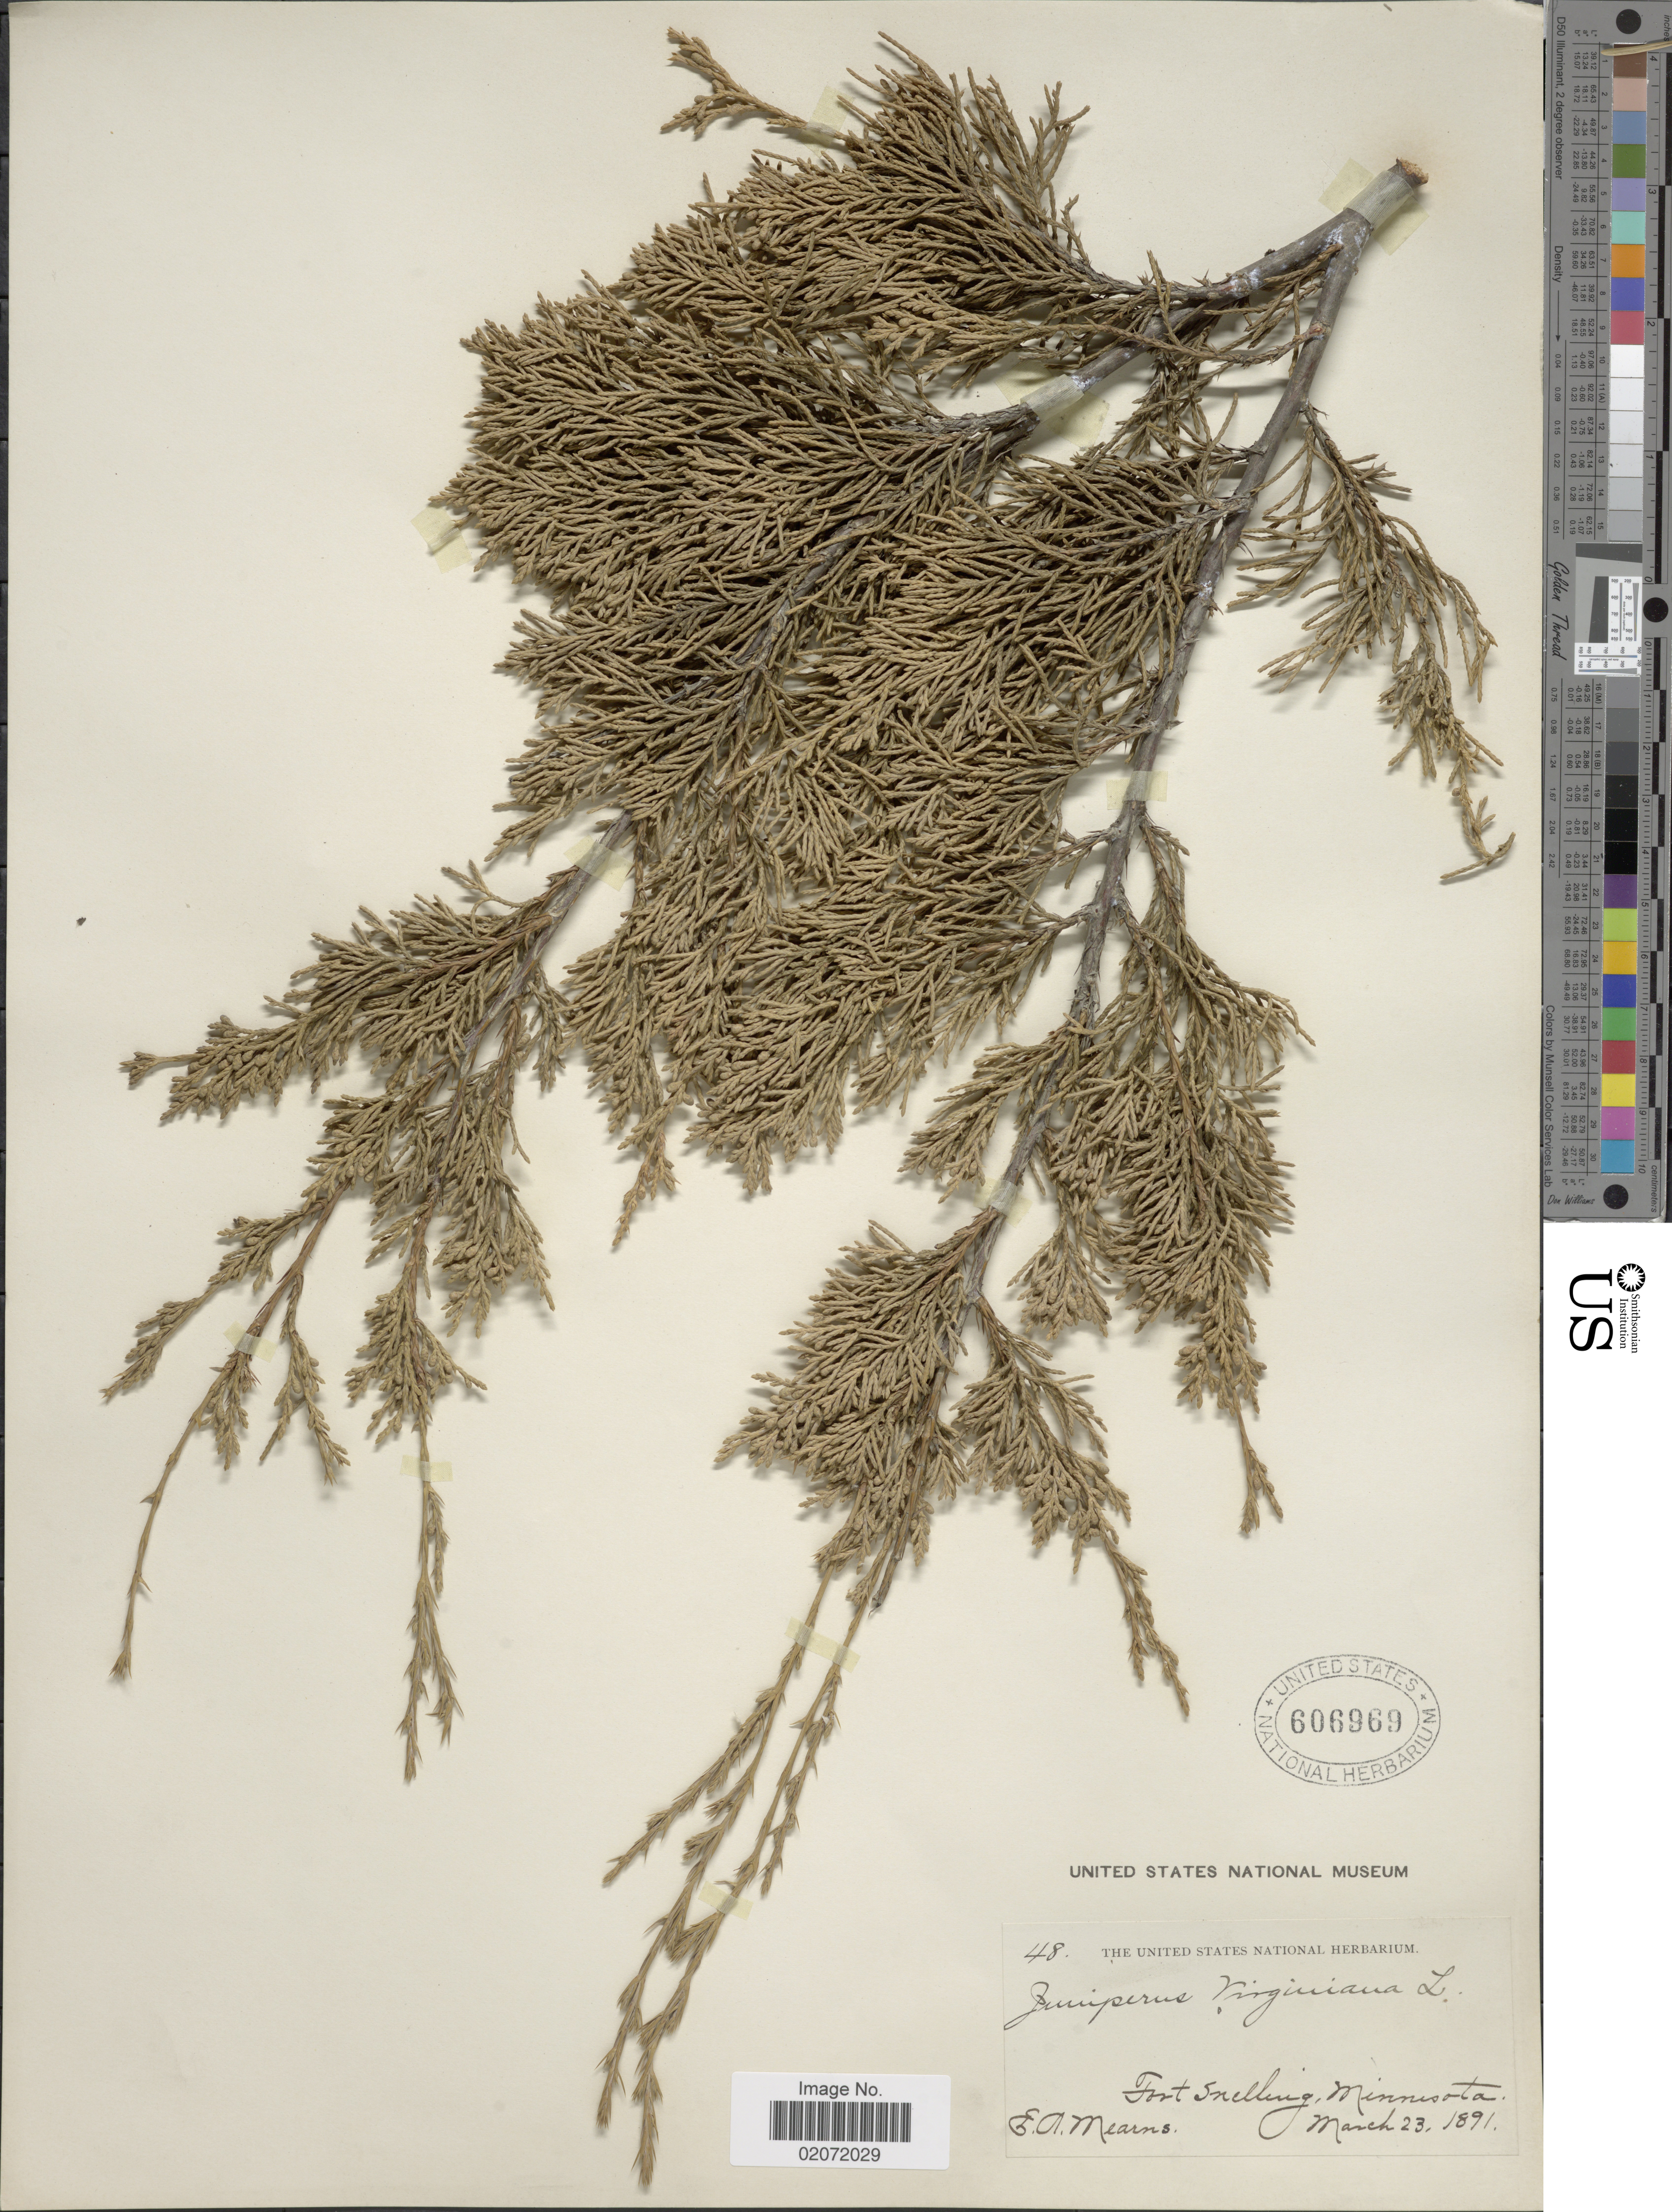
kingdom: Plantae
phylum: Tracheophyta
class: Pinopsida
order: Pinales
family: Cupressaceae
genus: Juniperus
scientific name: Juniperus virginiana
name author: L.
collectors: E. A. Mearns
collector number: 48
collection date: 1891-03-23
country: United States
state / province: Minnesota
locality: Fort Snelling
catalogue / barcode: US 606969